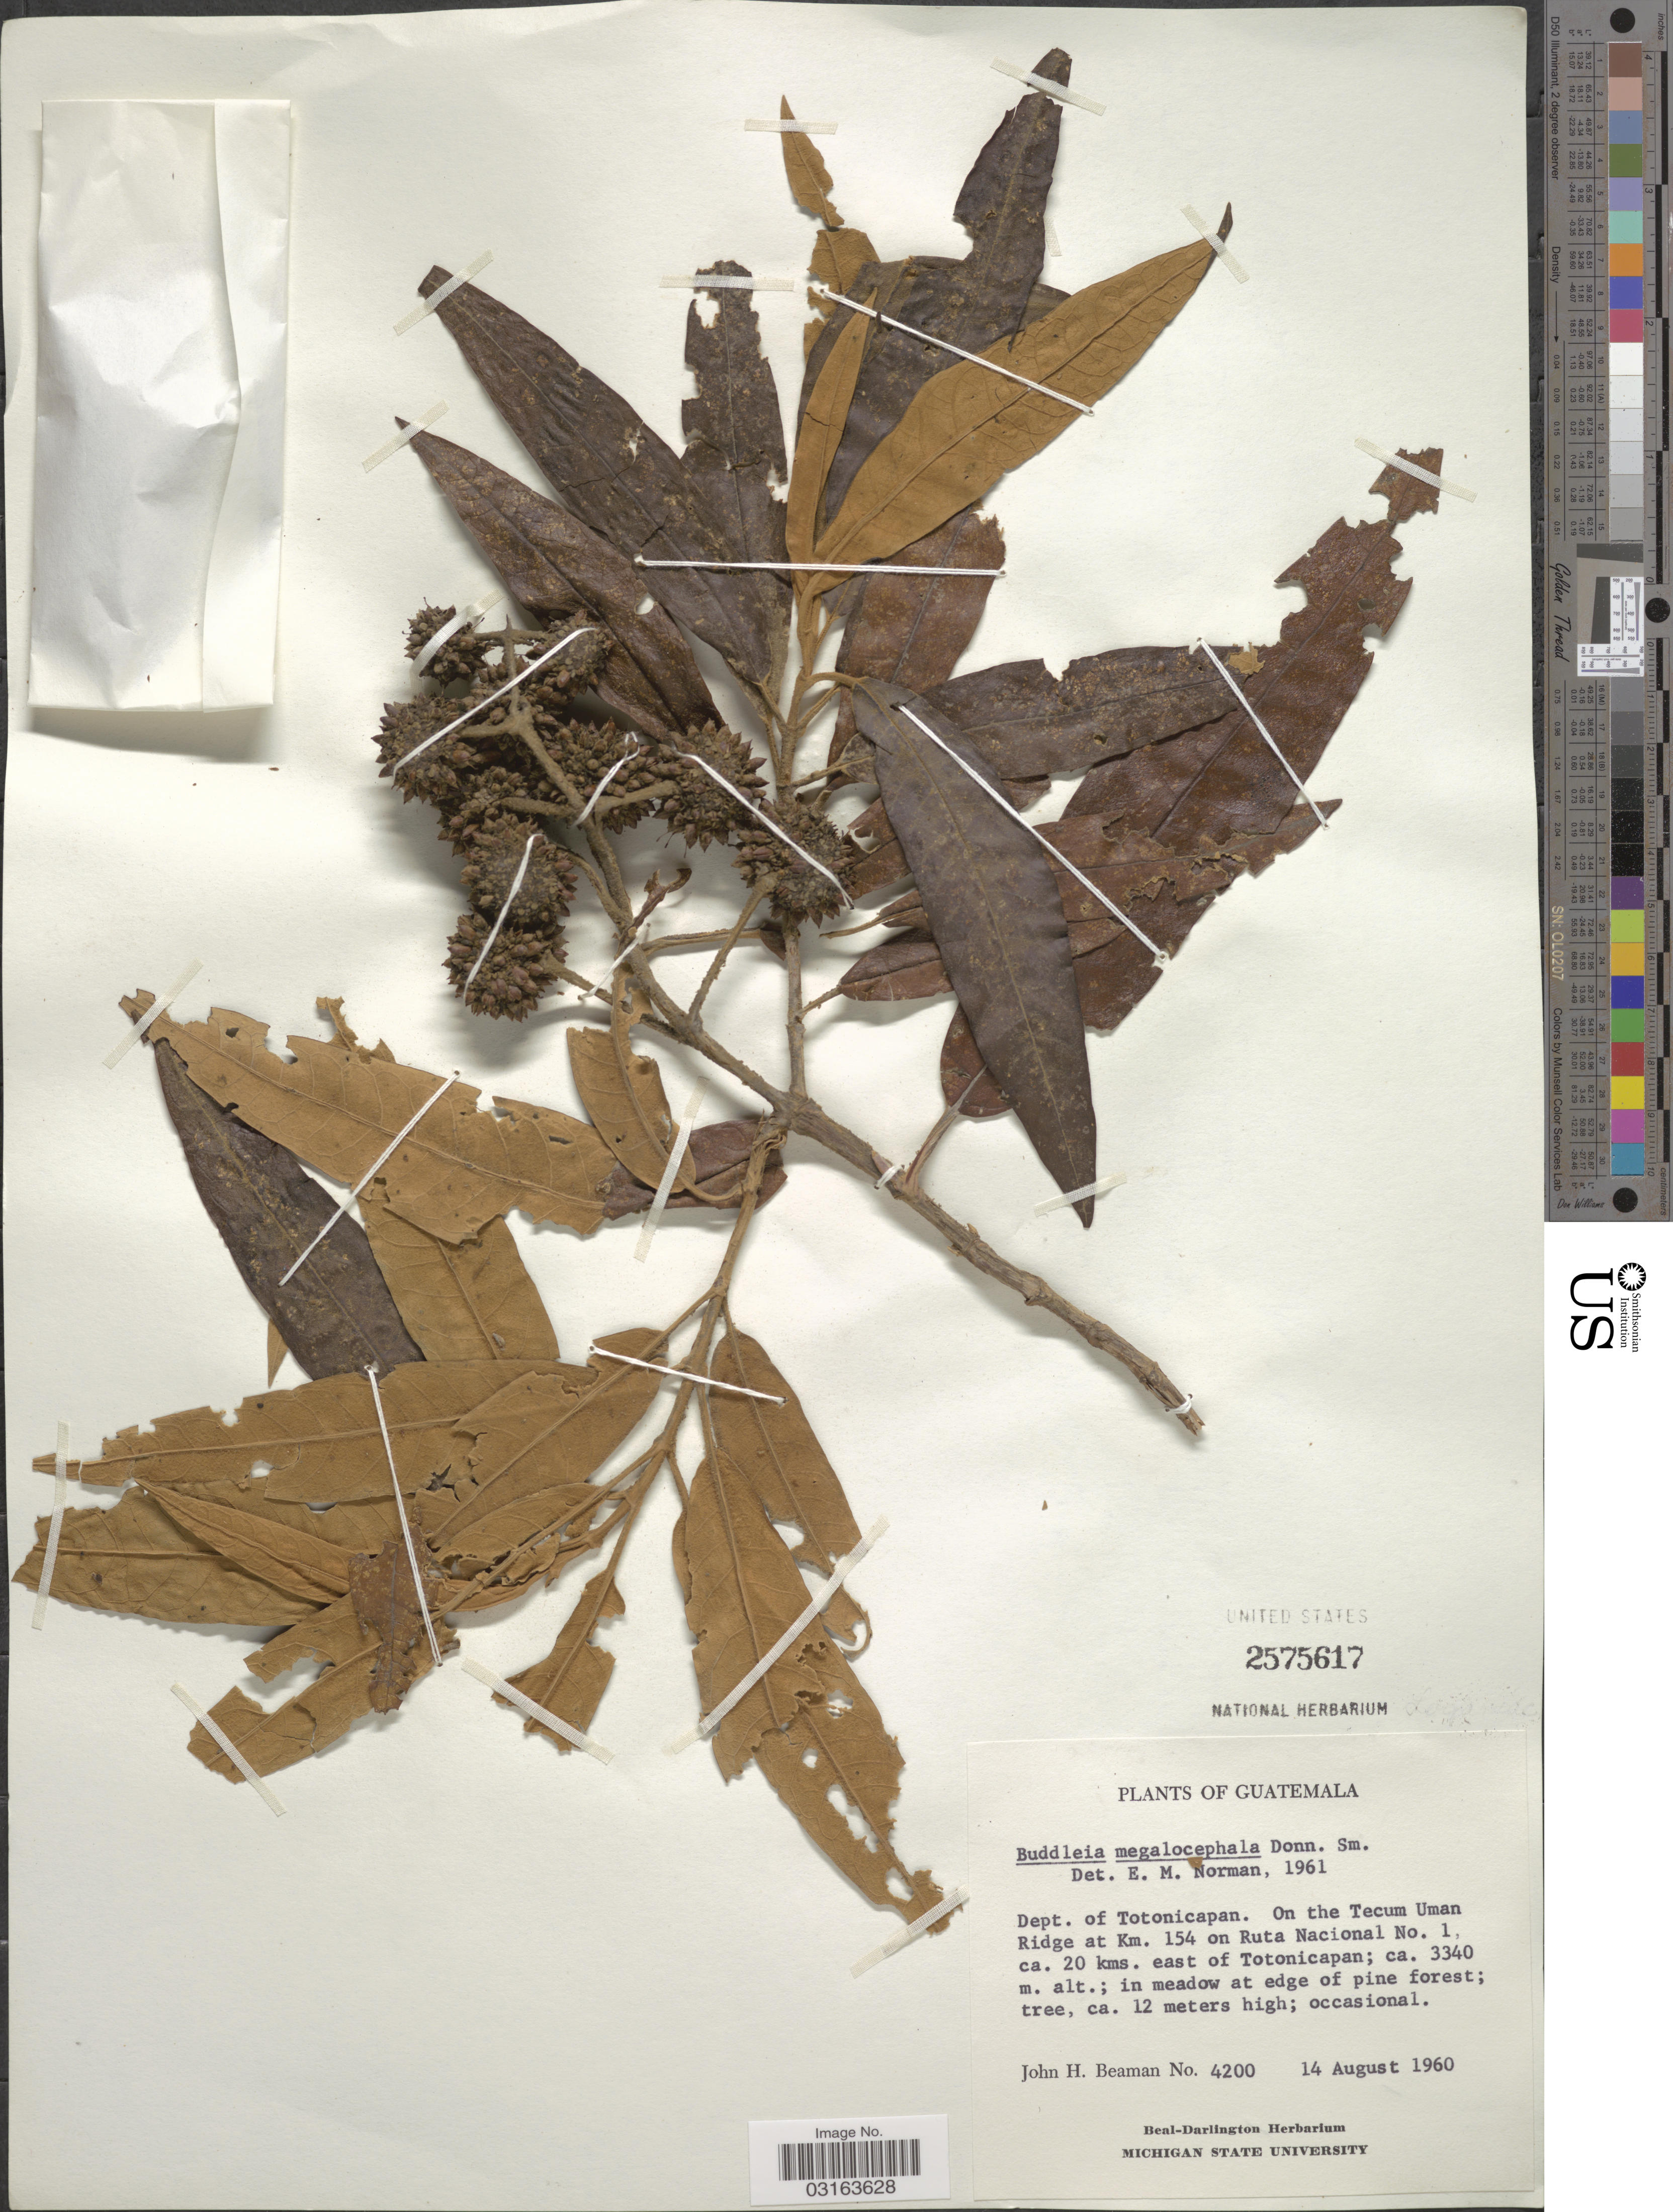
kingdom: Plantae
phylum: Tracheophyta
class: Magnoliopsida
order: Lamiales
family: Scrophulariaceae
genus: Buddleja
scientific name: Buddleja megalocephala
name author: Donn. Sm.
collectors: J. H. Beaman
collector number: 4200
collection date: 1960-08-14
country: Guatemala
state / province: Totonicapan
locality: Depto. of Totonicapan. On the Tecum Uman Ridge at Km. 154 on Ruta Nacional No. 1, ca. 20 kms. east of Totonicapan.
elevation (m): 3340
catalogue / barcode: US 2575617